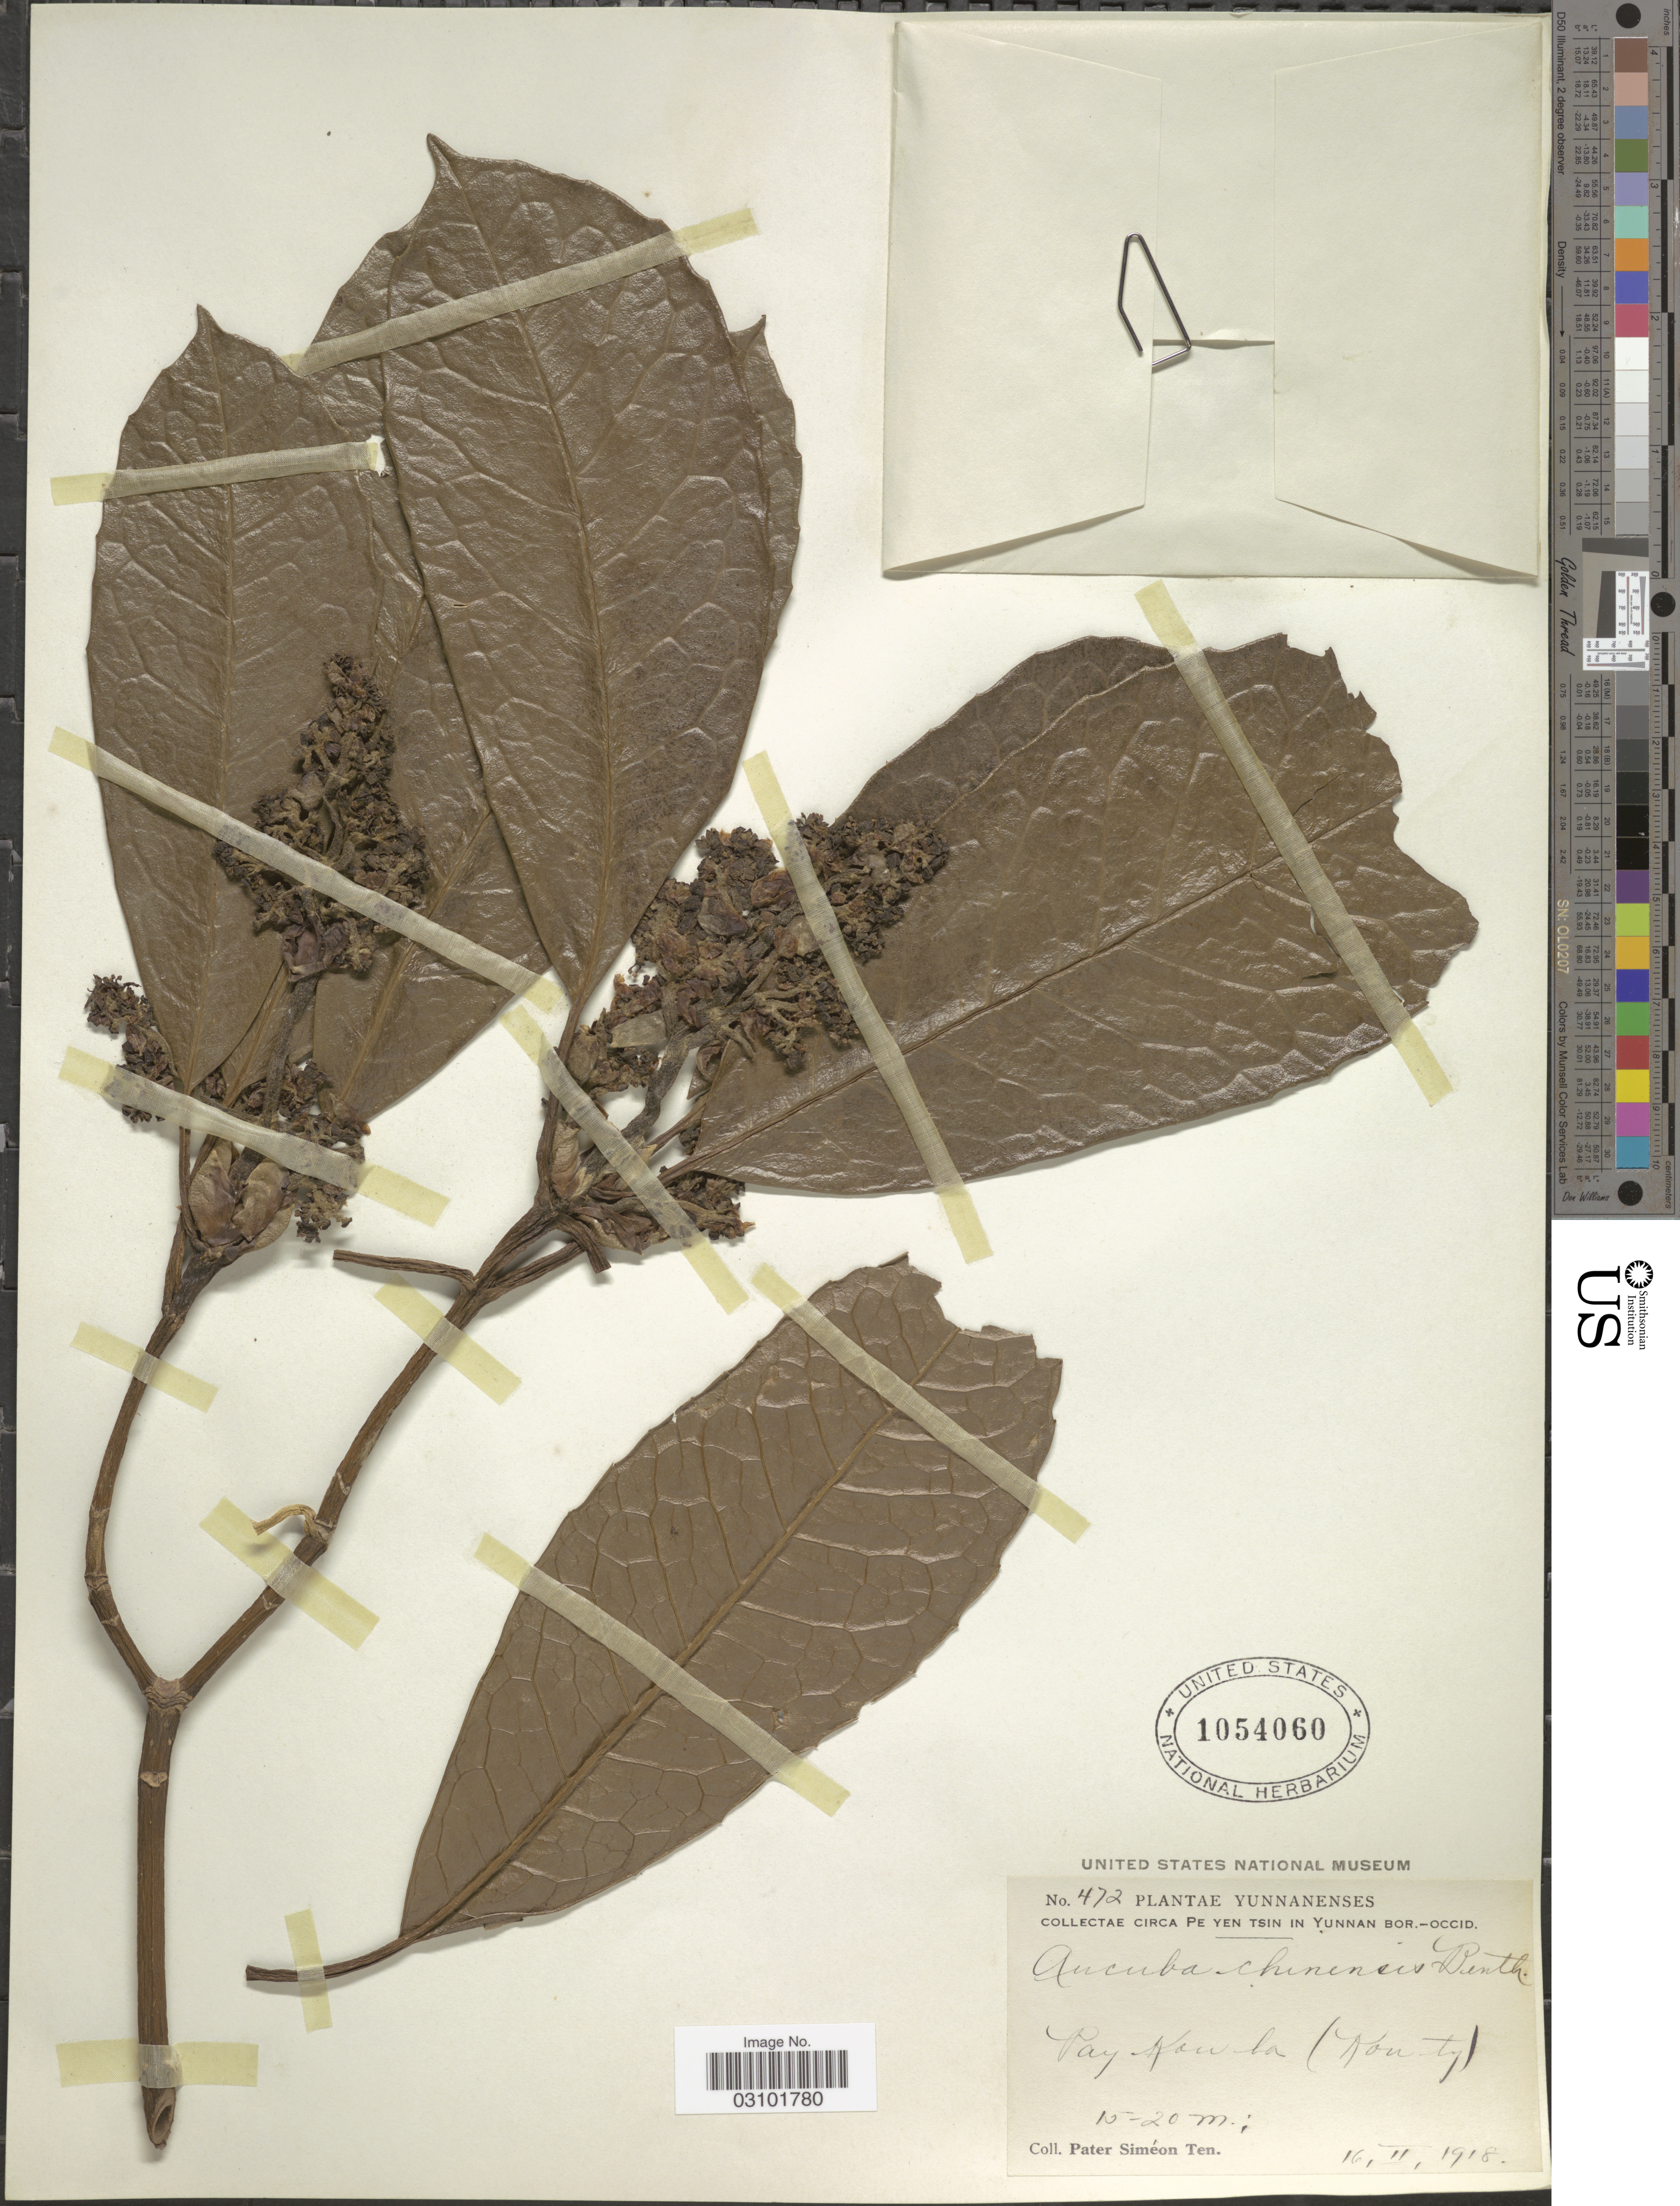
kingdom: Plantae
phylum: Tracheophyta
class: Magnoliopsida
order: Garryales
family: Garryaceae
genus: Aucuba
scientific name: Aucuba chinensis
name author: Benth.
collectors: P. S. Ten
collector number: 472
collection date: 1918-02-16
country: China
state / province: Yunnan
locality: Yunnanenses. Circa Pe Yen Tsin in Yunnan Bor.-Occid. Pay Kowla [interpreted] (Kouty).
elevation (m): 15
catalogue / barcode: US 1054060